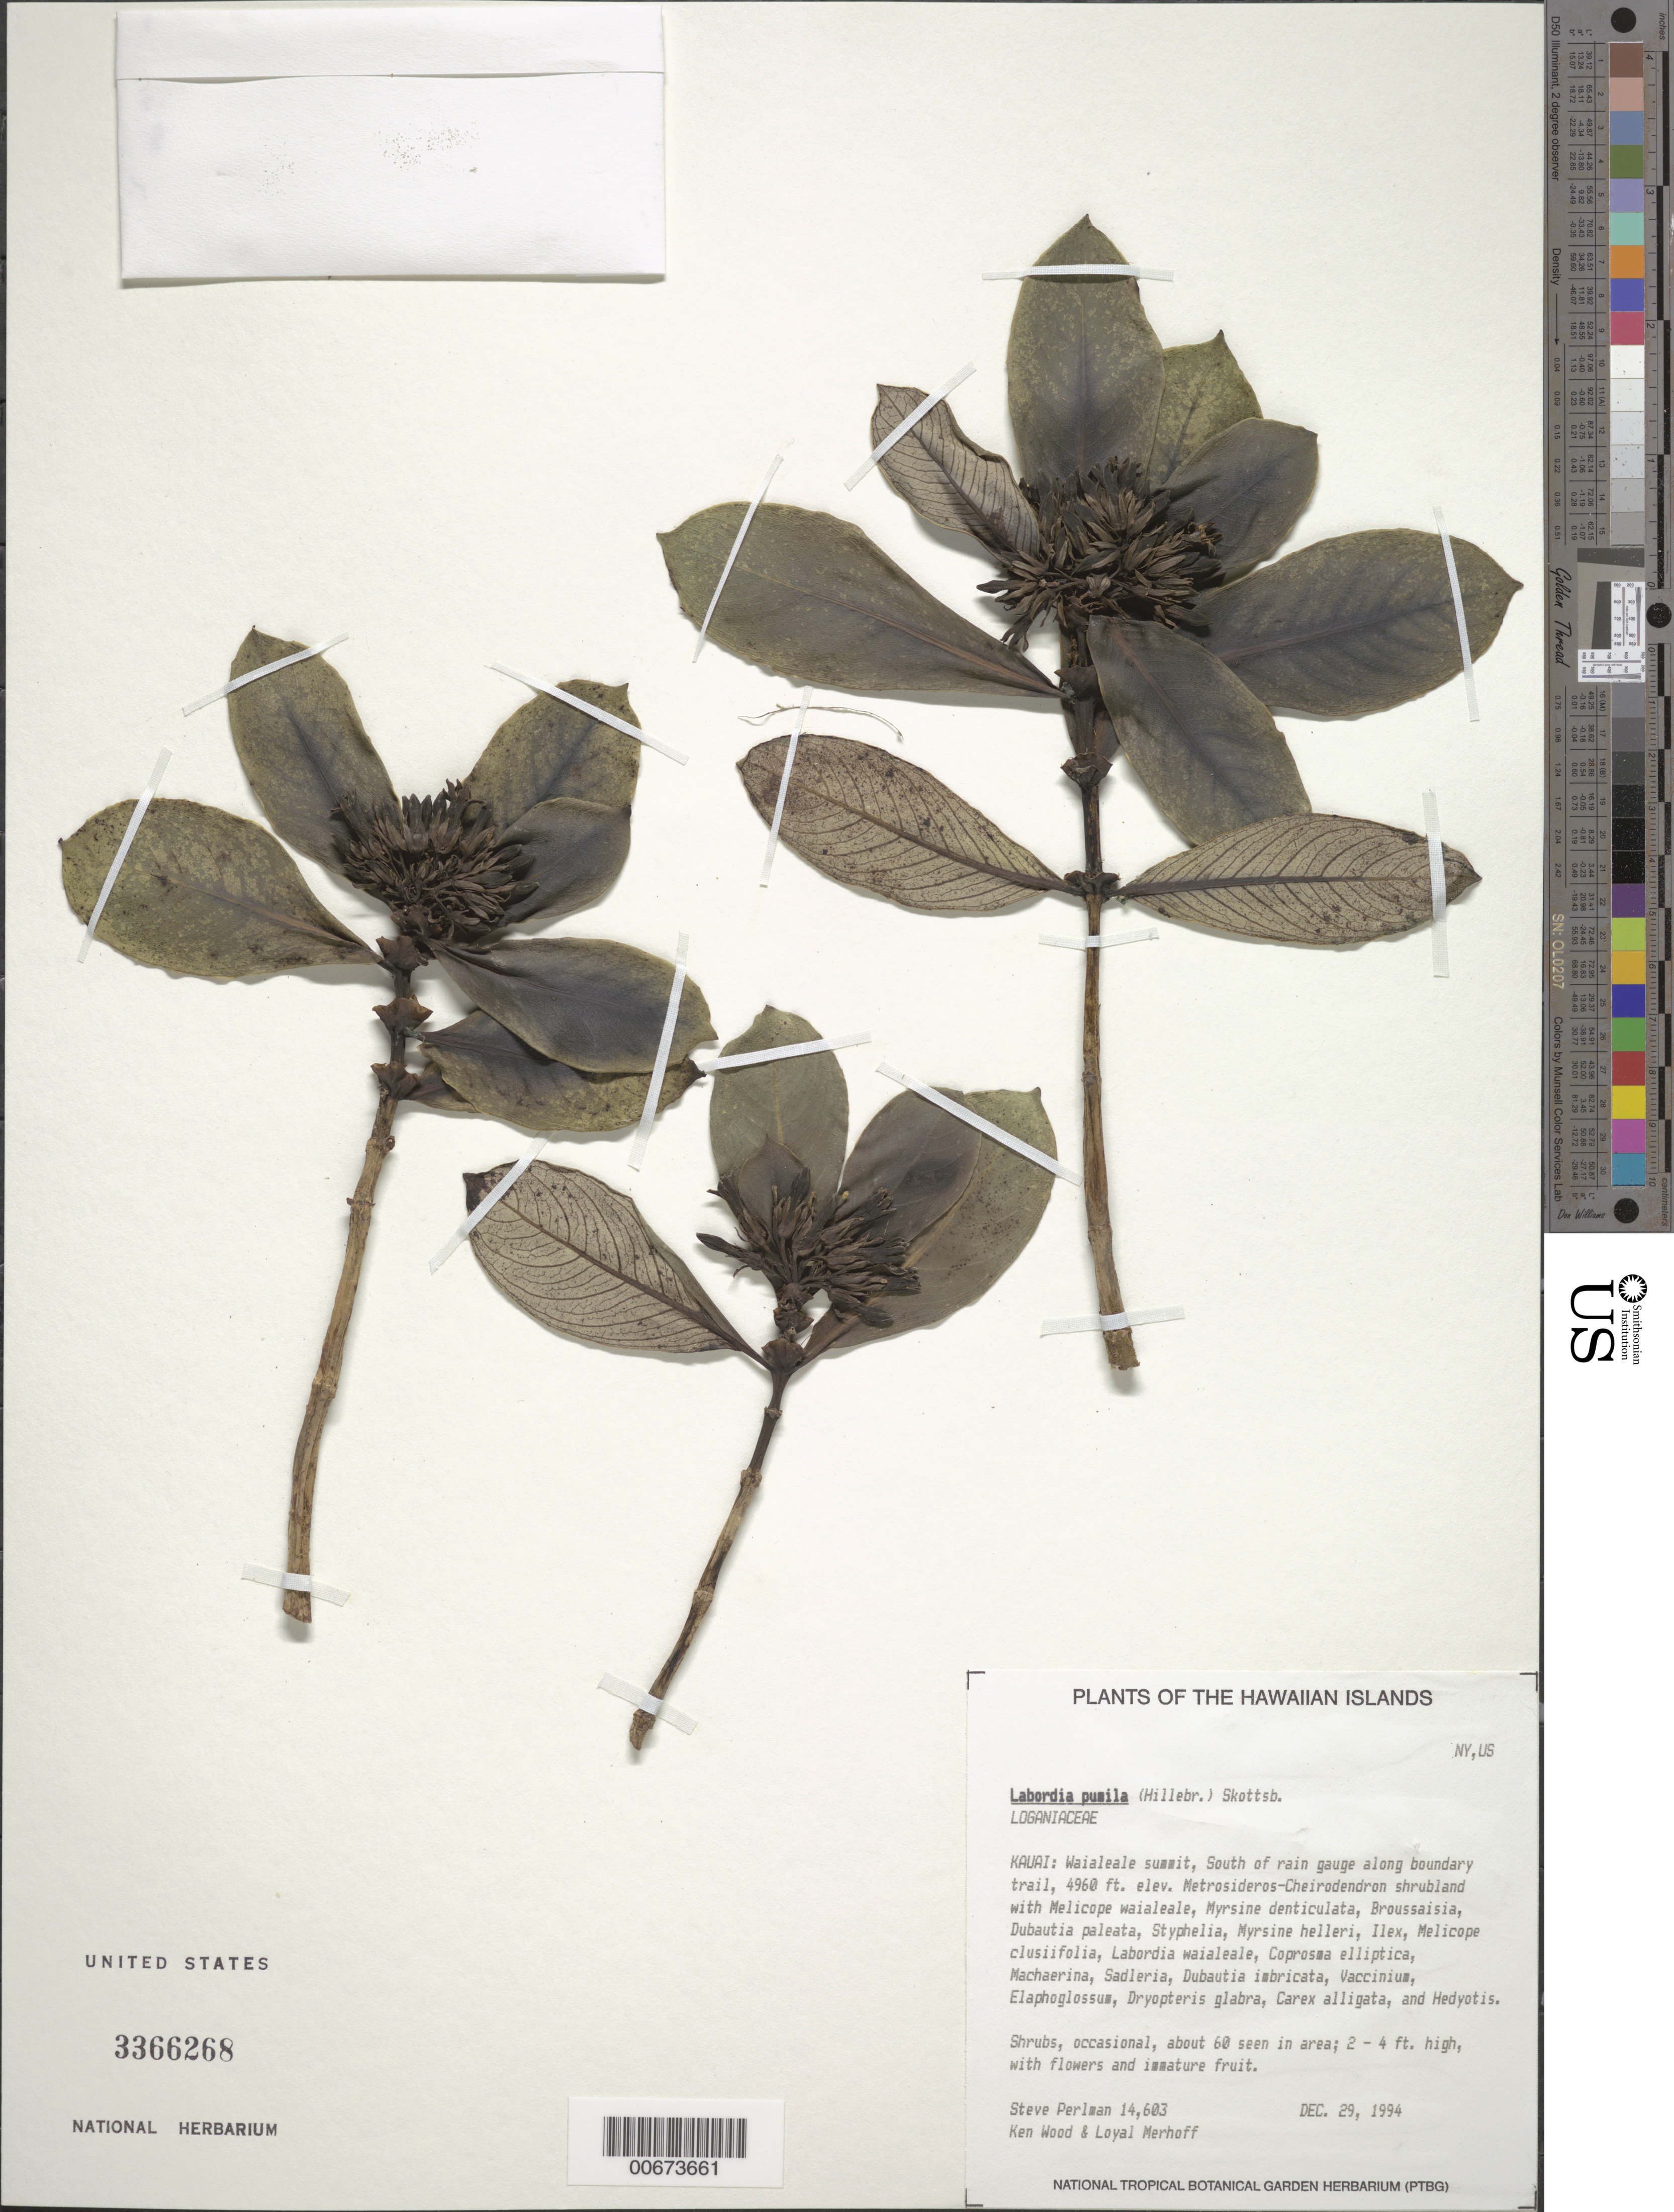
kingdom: Plantae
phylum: Tracheophyta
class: Magnoliopsida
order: Gentianales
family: Loganiaceae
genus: Geniostoma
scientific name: Geniostoma pumilum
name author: (Hillebr.) Byng & Christenh.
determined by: Wagner, W. L., (BOT), Smithsonian Institution - National Museum of Natural History (UNITED STATES)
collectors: S. P. Perlman, K. Wood & L. Mehrhoff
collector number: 14603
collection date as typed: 29 Dec 1994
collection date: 1994-12-29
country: United States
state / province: Hawaii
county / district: Kauai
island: Kaua'i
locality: Waialeale summit, S of rain gauge along boundary trail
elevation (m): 1512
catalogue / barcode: US 3366268